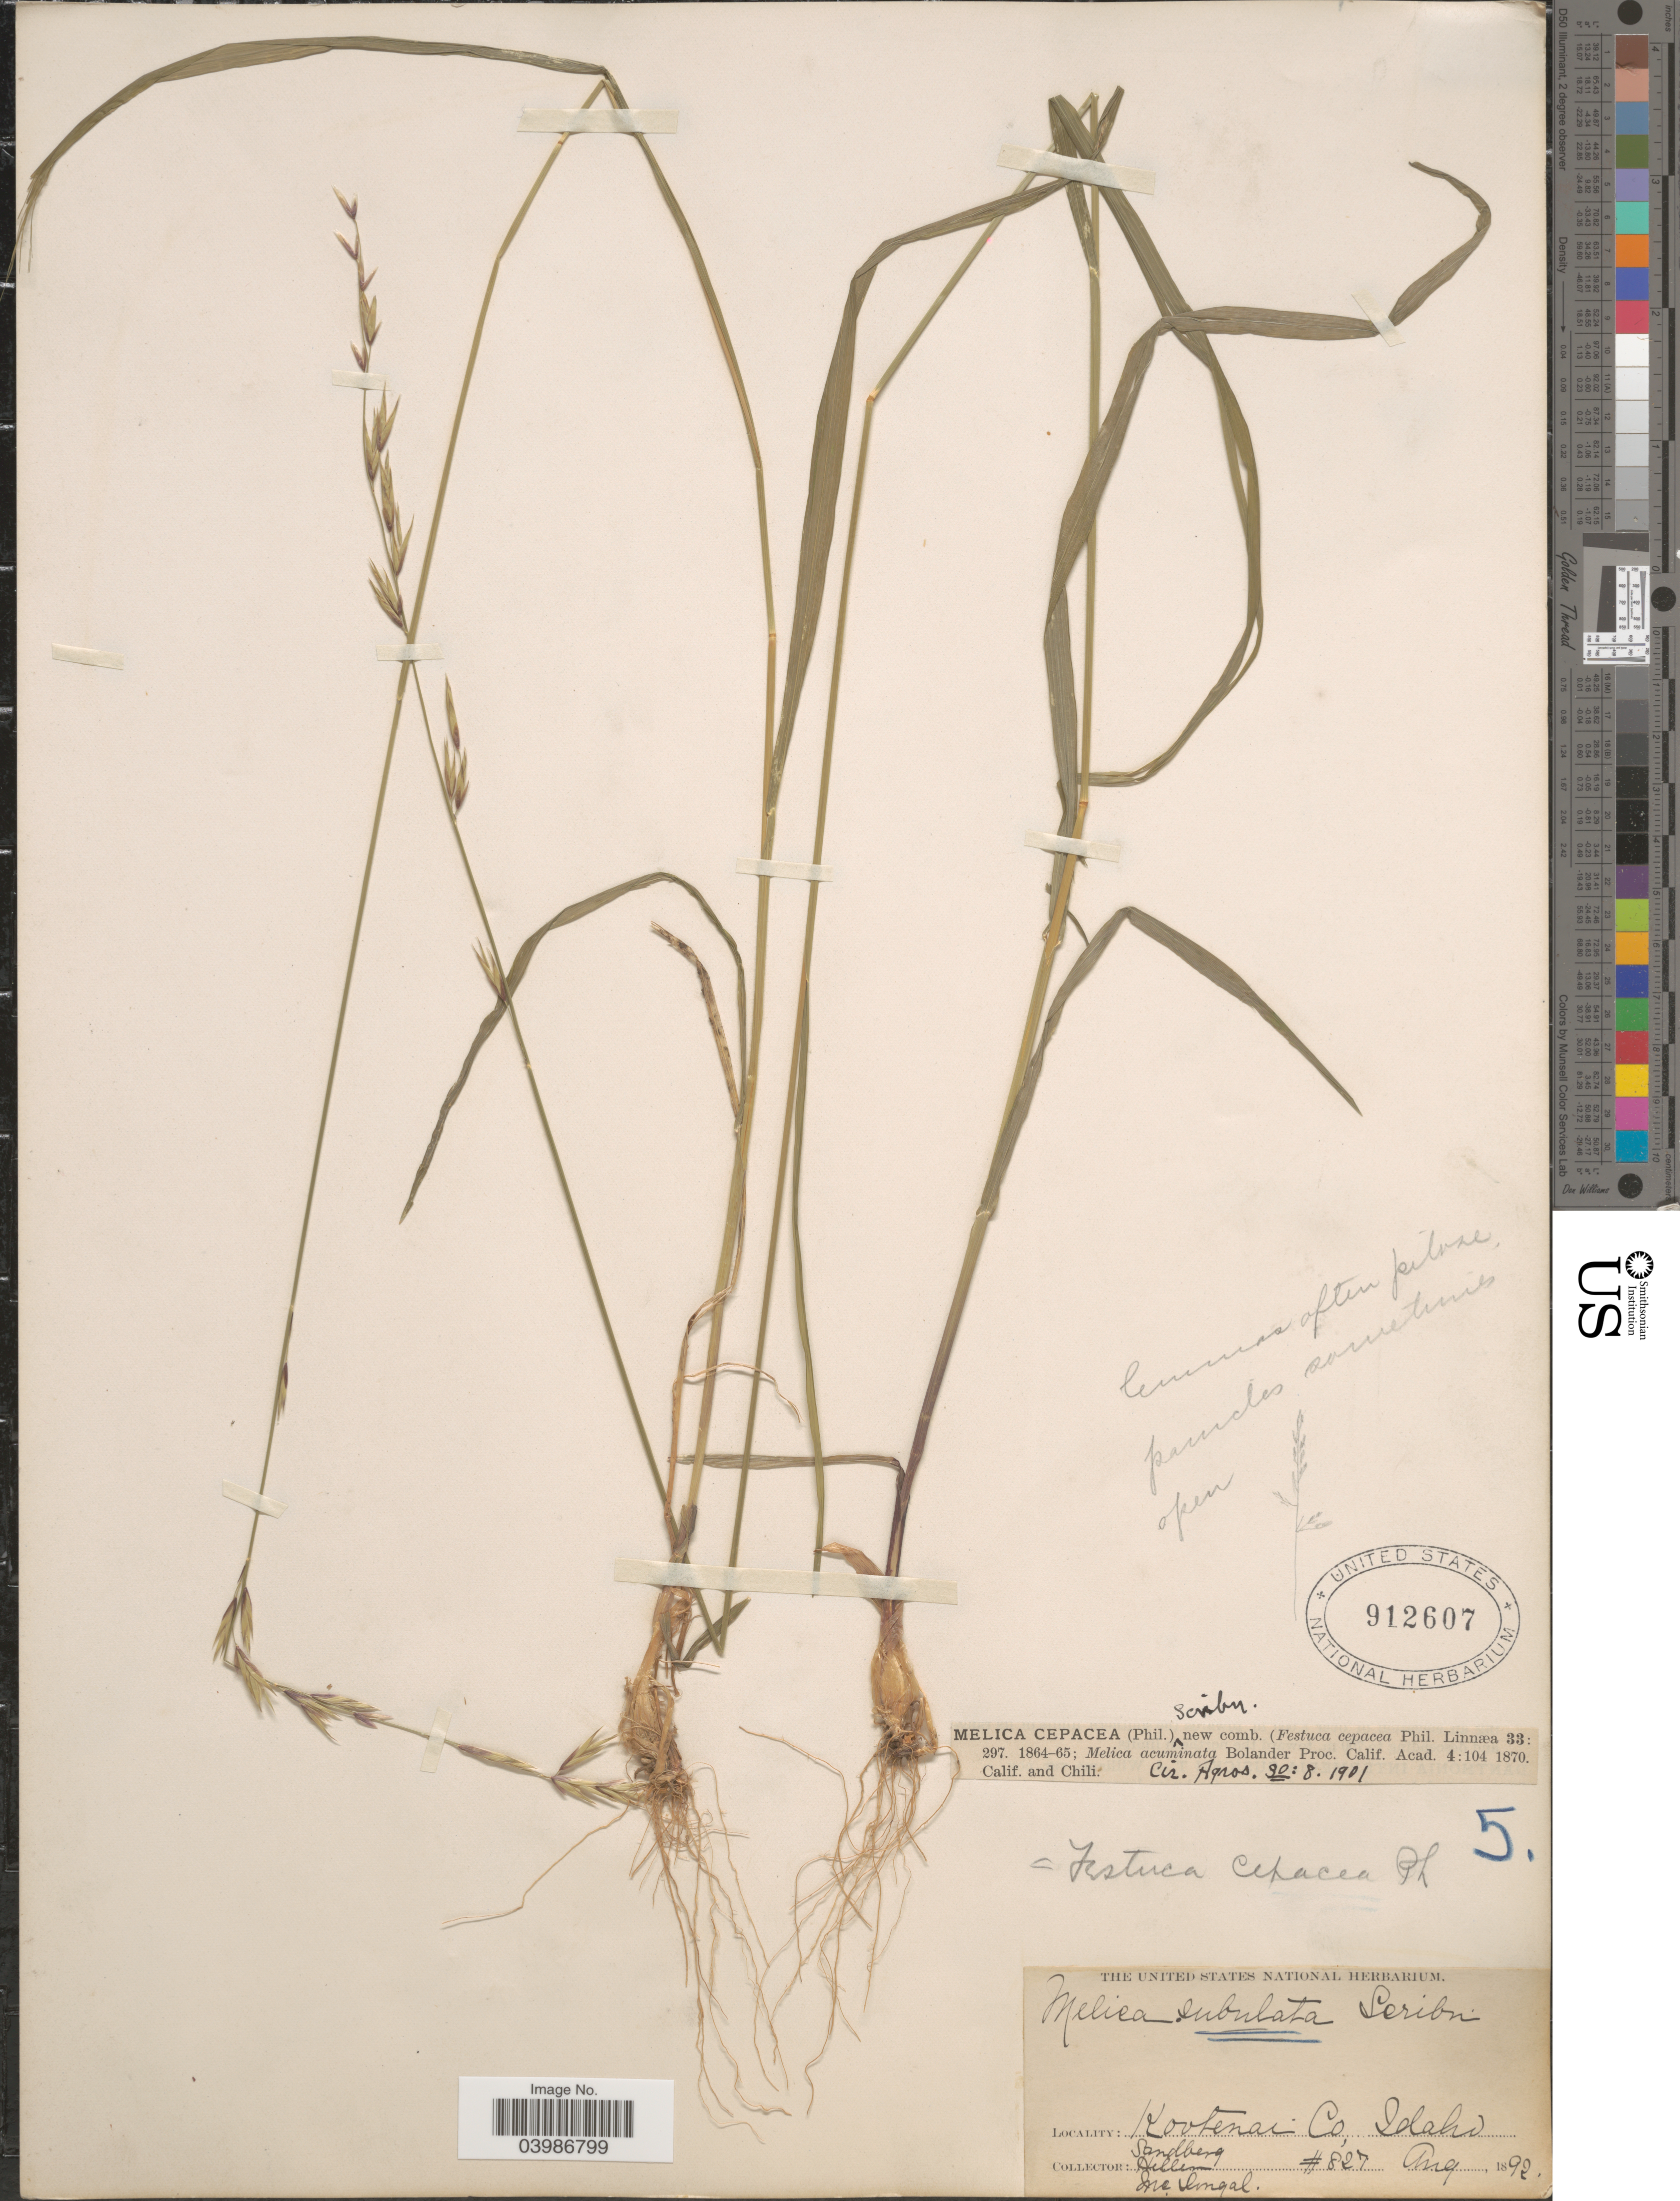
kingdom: Plantae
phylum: Tracheophyta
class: Liliopsida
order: Poales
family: Poaceae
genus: Melica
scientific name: Melica subulata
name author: (Griseb.) Scribn.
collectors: Sandberg, -- Heller & McDougal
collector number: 827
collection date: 1892-08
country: United States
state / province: Idaho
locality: Kootenai Co.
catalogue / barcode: US 912607